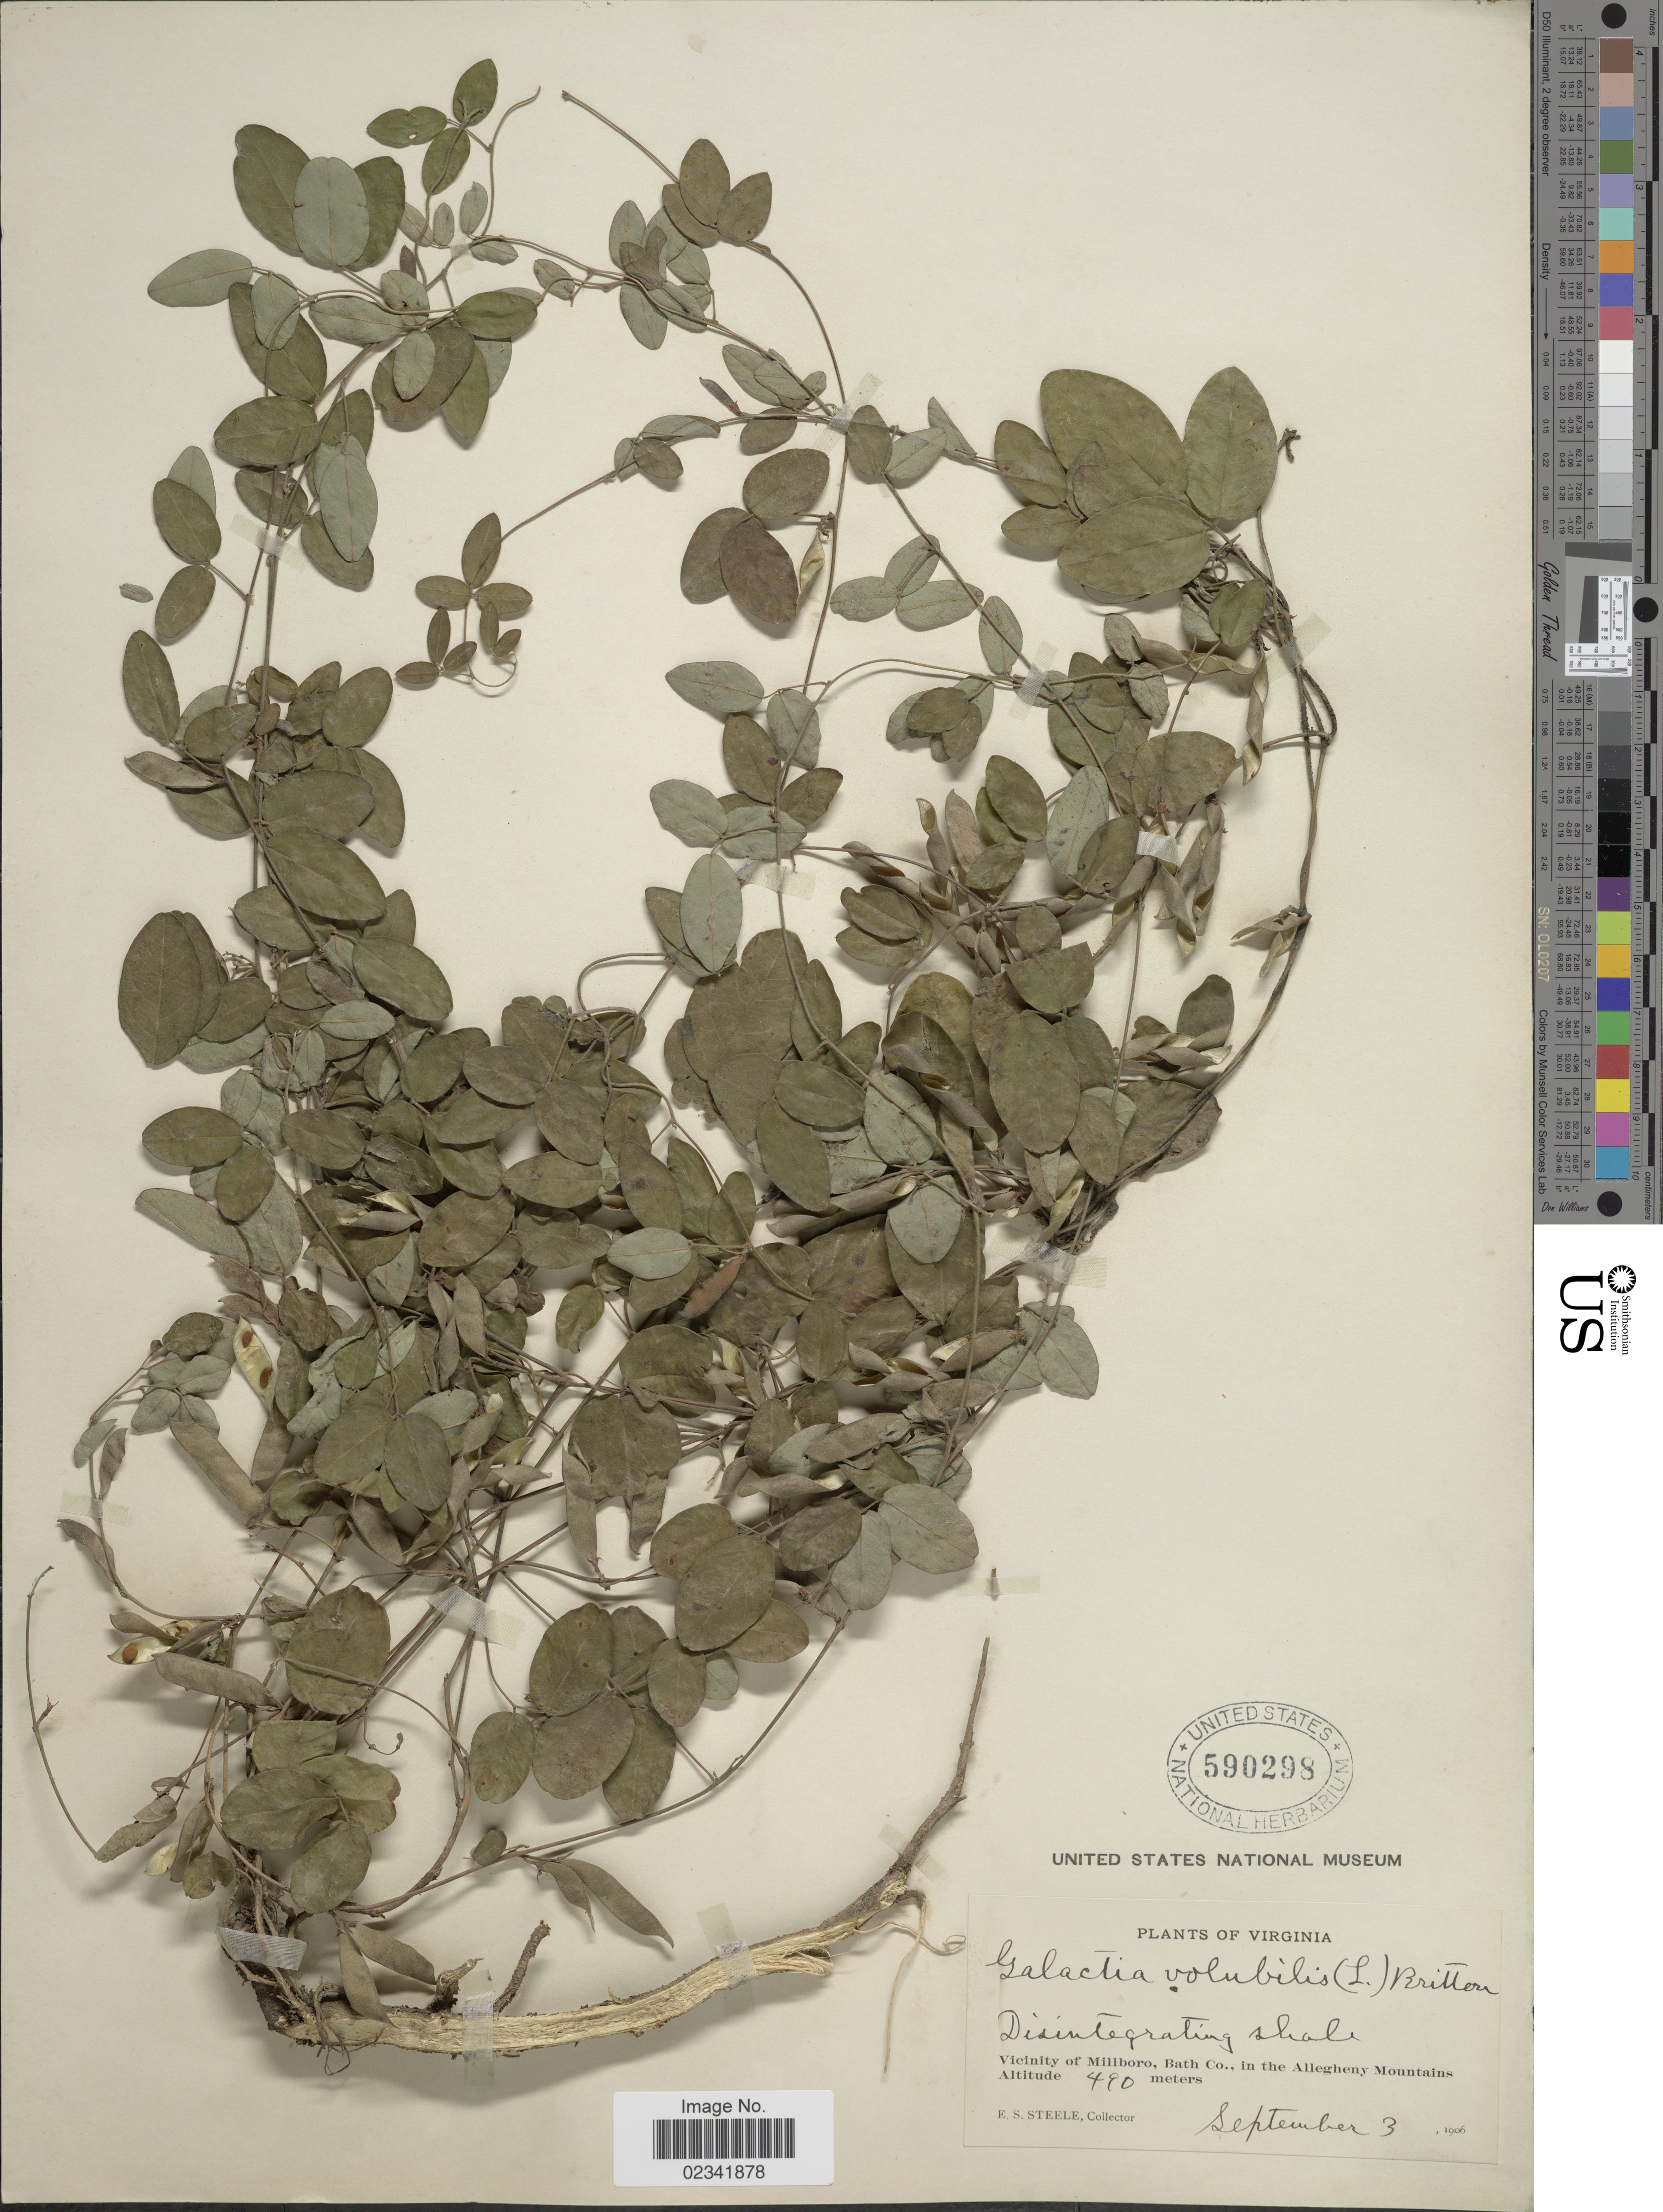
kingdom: Plantae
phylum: Tracheophyta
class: Magnoliopsida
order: Fabales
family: Fabaceae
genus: Galactia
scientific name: Galactia volubilis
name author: (L.) Britton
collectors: E. Steele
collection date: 1906-09-03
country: United States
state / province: Virginia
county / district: Bath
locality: Vicinity of Millboro, Bath Co., in the Allegheny Mountains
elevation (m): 490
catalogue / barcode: US 590298